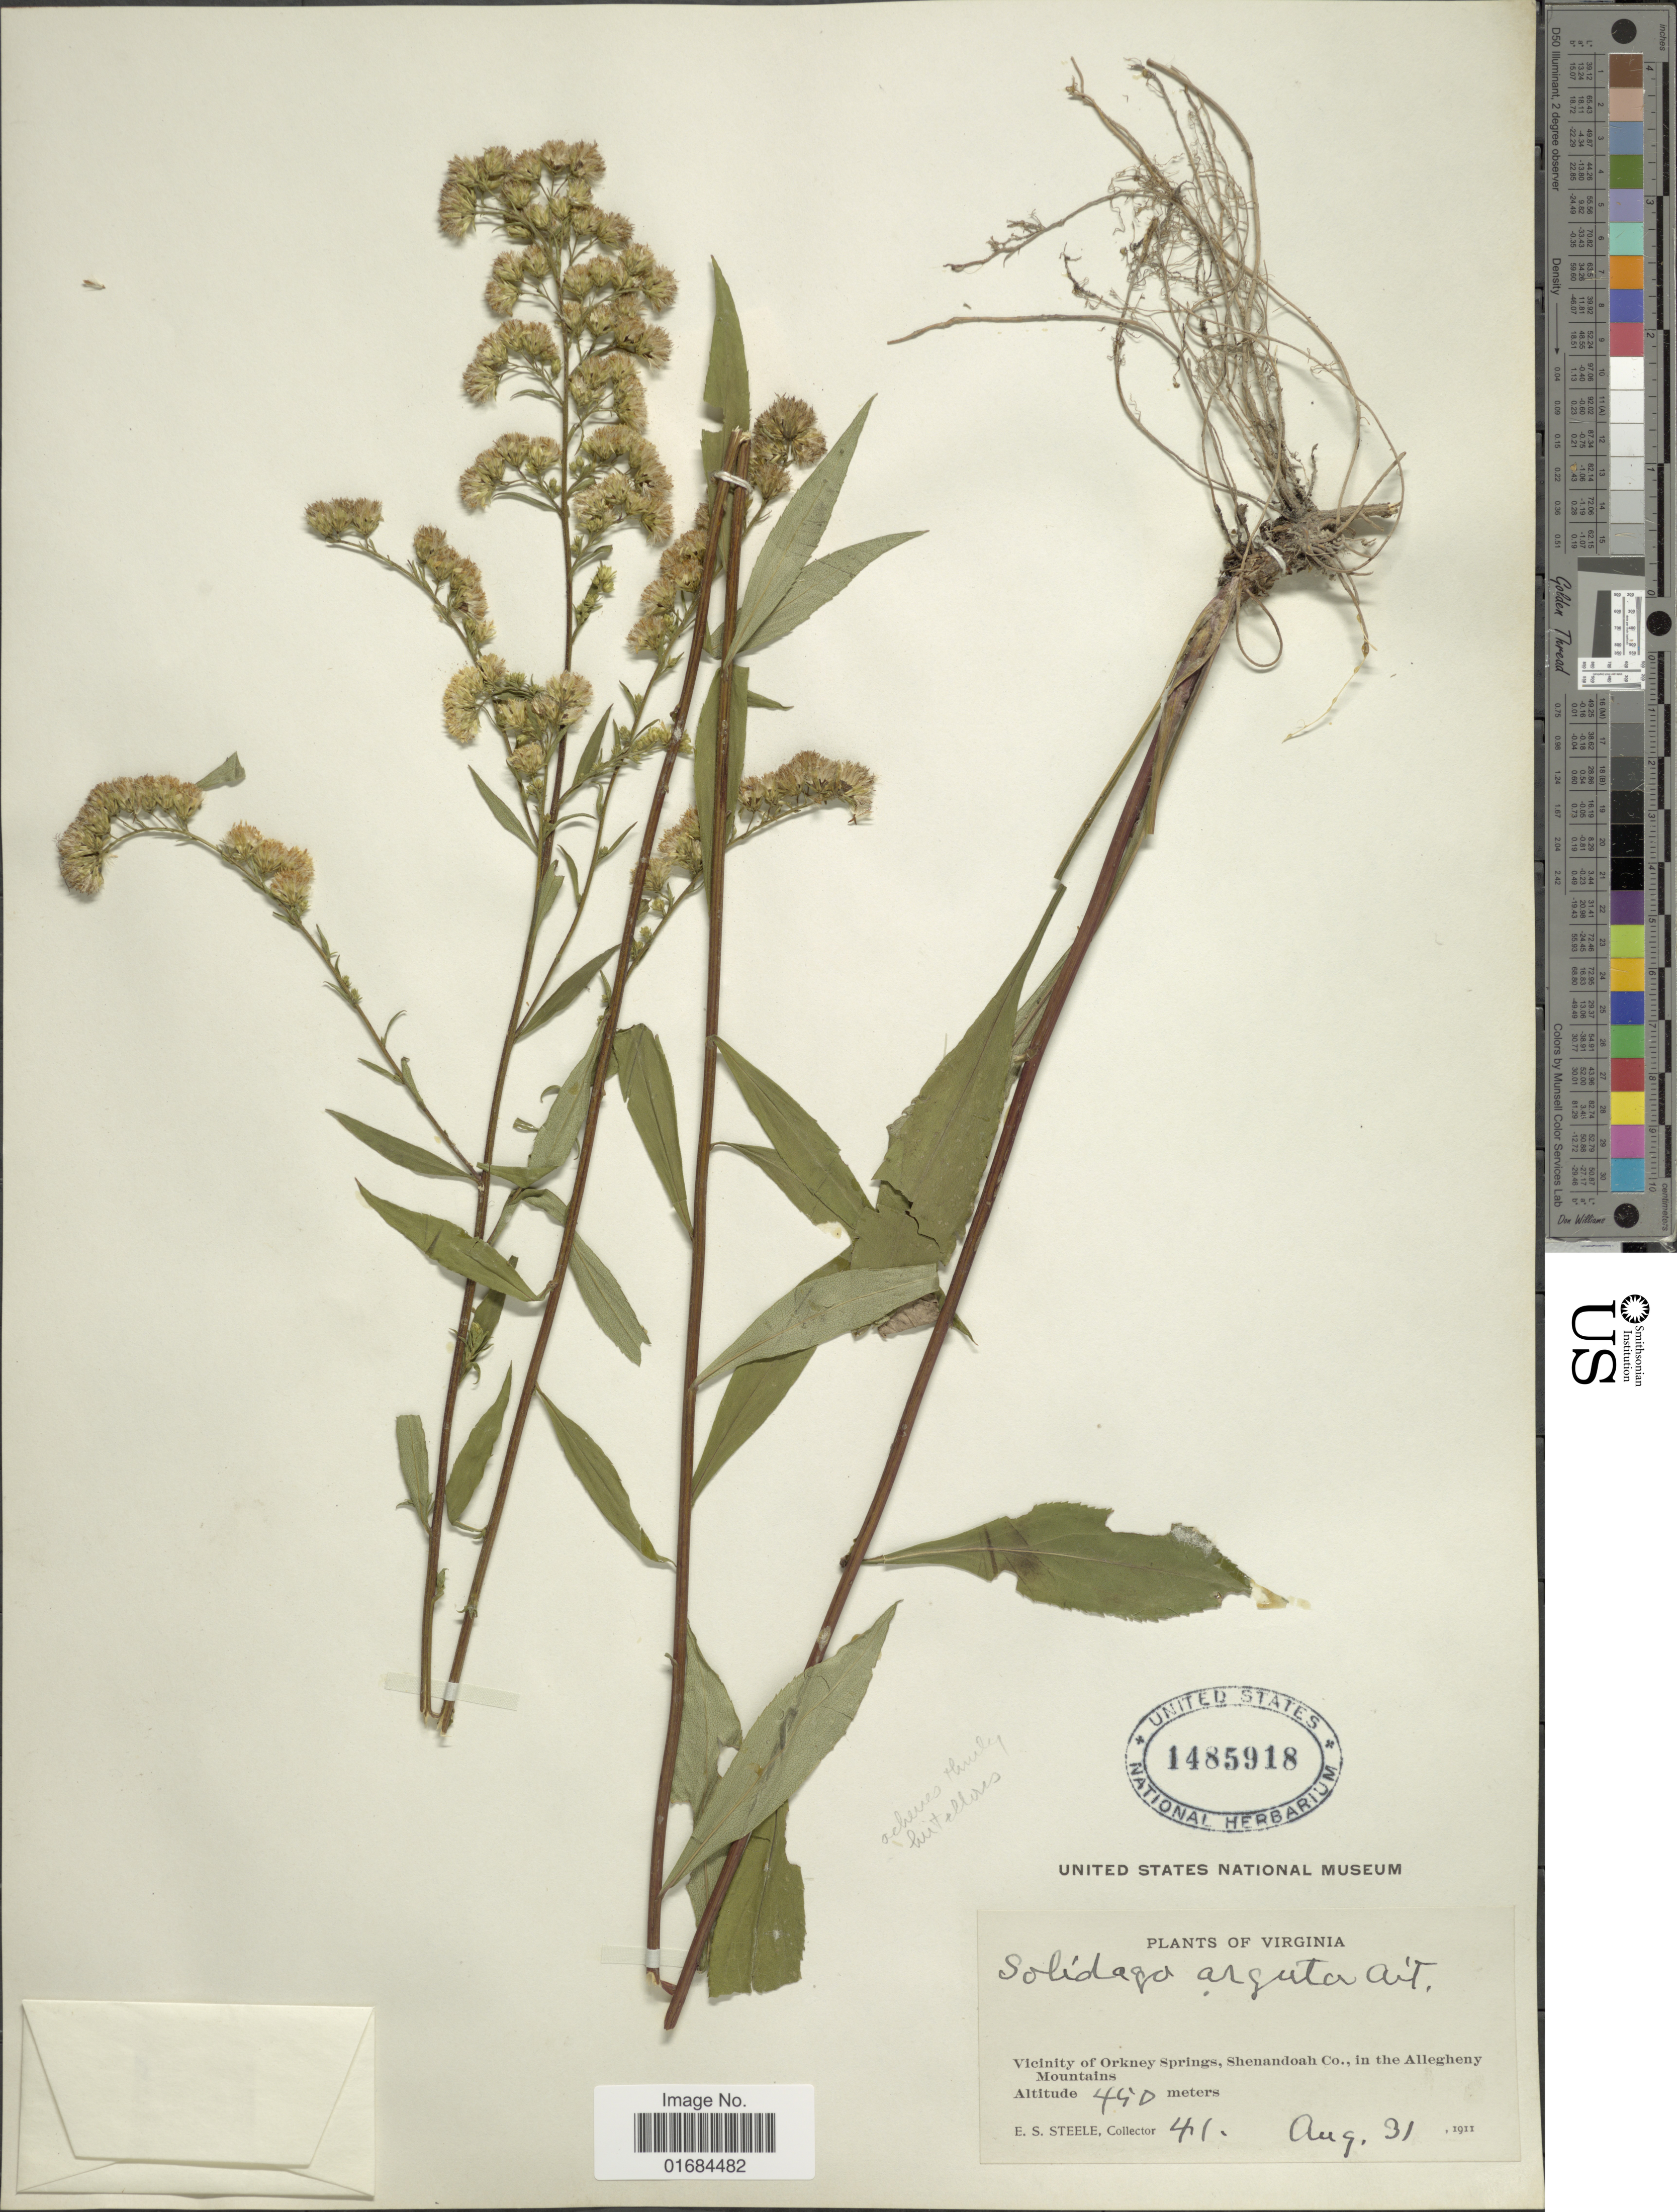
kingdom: Plantae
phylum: Tracheophyta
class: Magnoliopsida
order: Asterales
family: Asteraceae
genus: Solidago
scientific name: Solidago arguta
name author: Aiton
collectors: E. Steele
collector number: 41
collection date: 1911-08-31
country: United States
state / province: Virginia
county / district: Shenandoah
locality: Vicinity of Orkey Springs, Shenandoah Co, in the Allegheny Mountains.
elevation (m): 450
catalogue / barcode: US 1485918